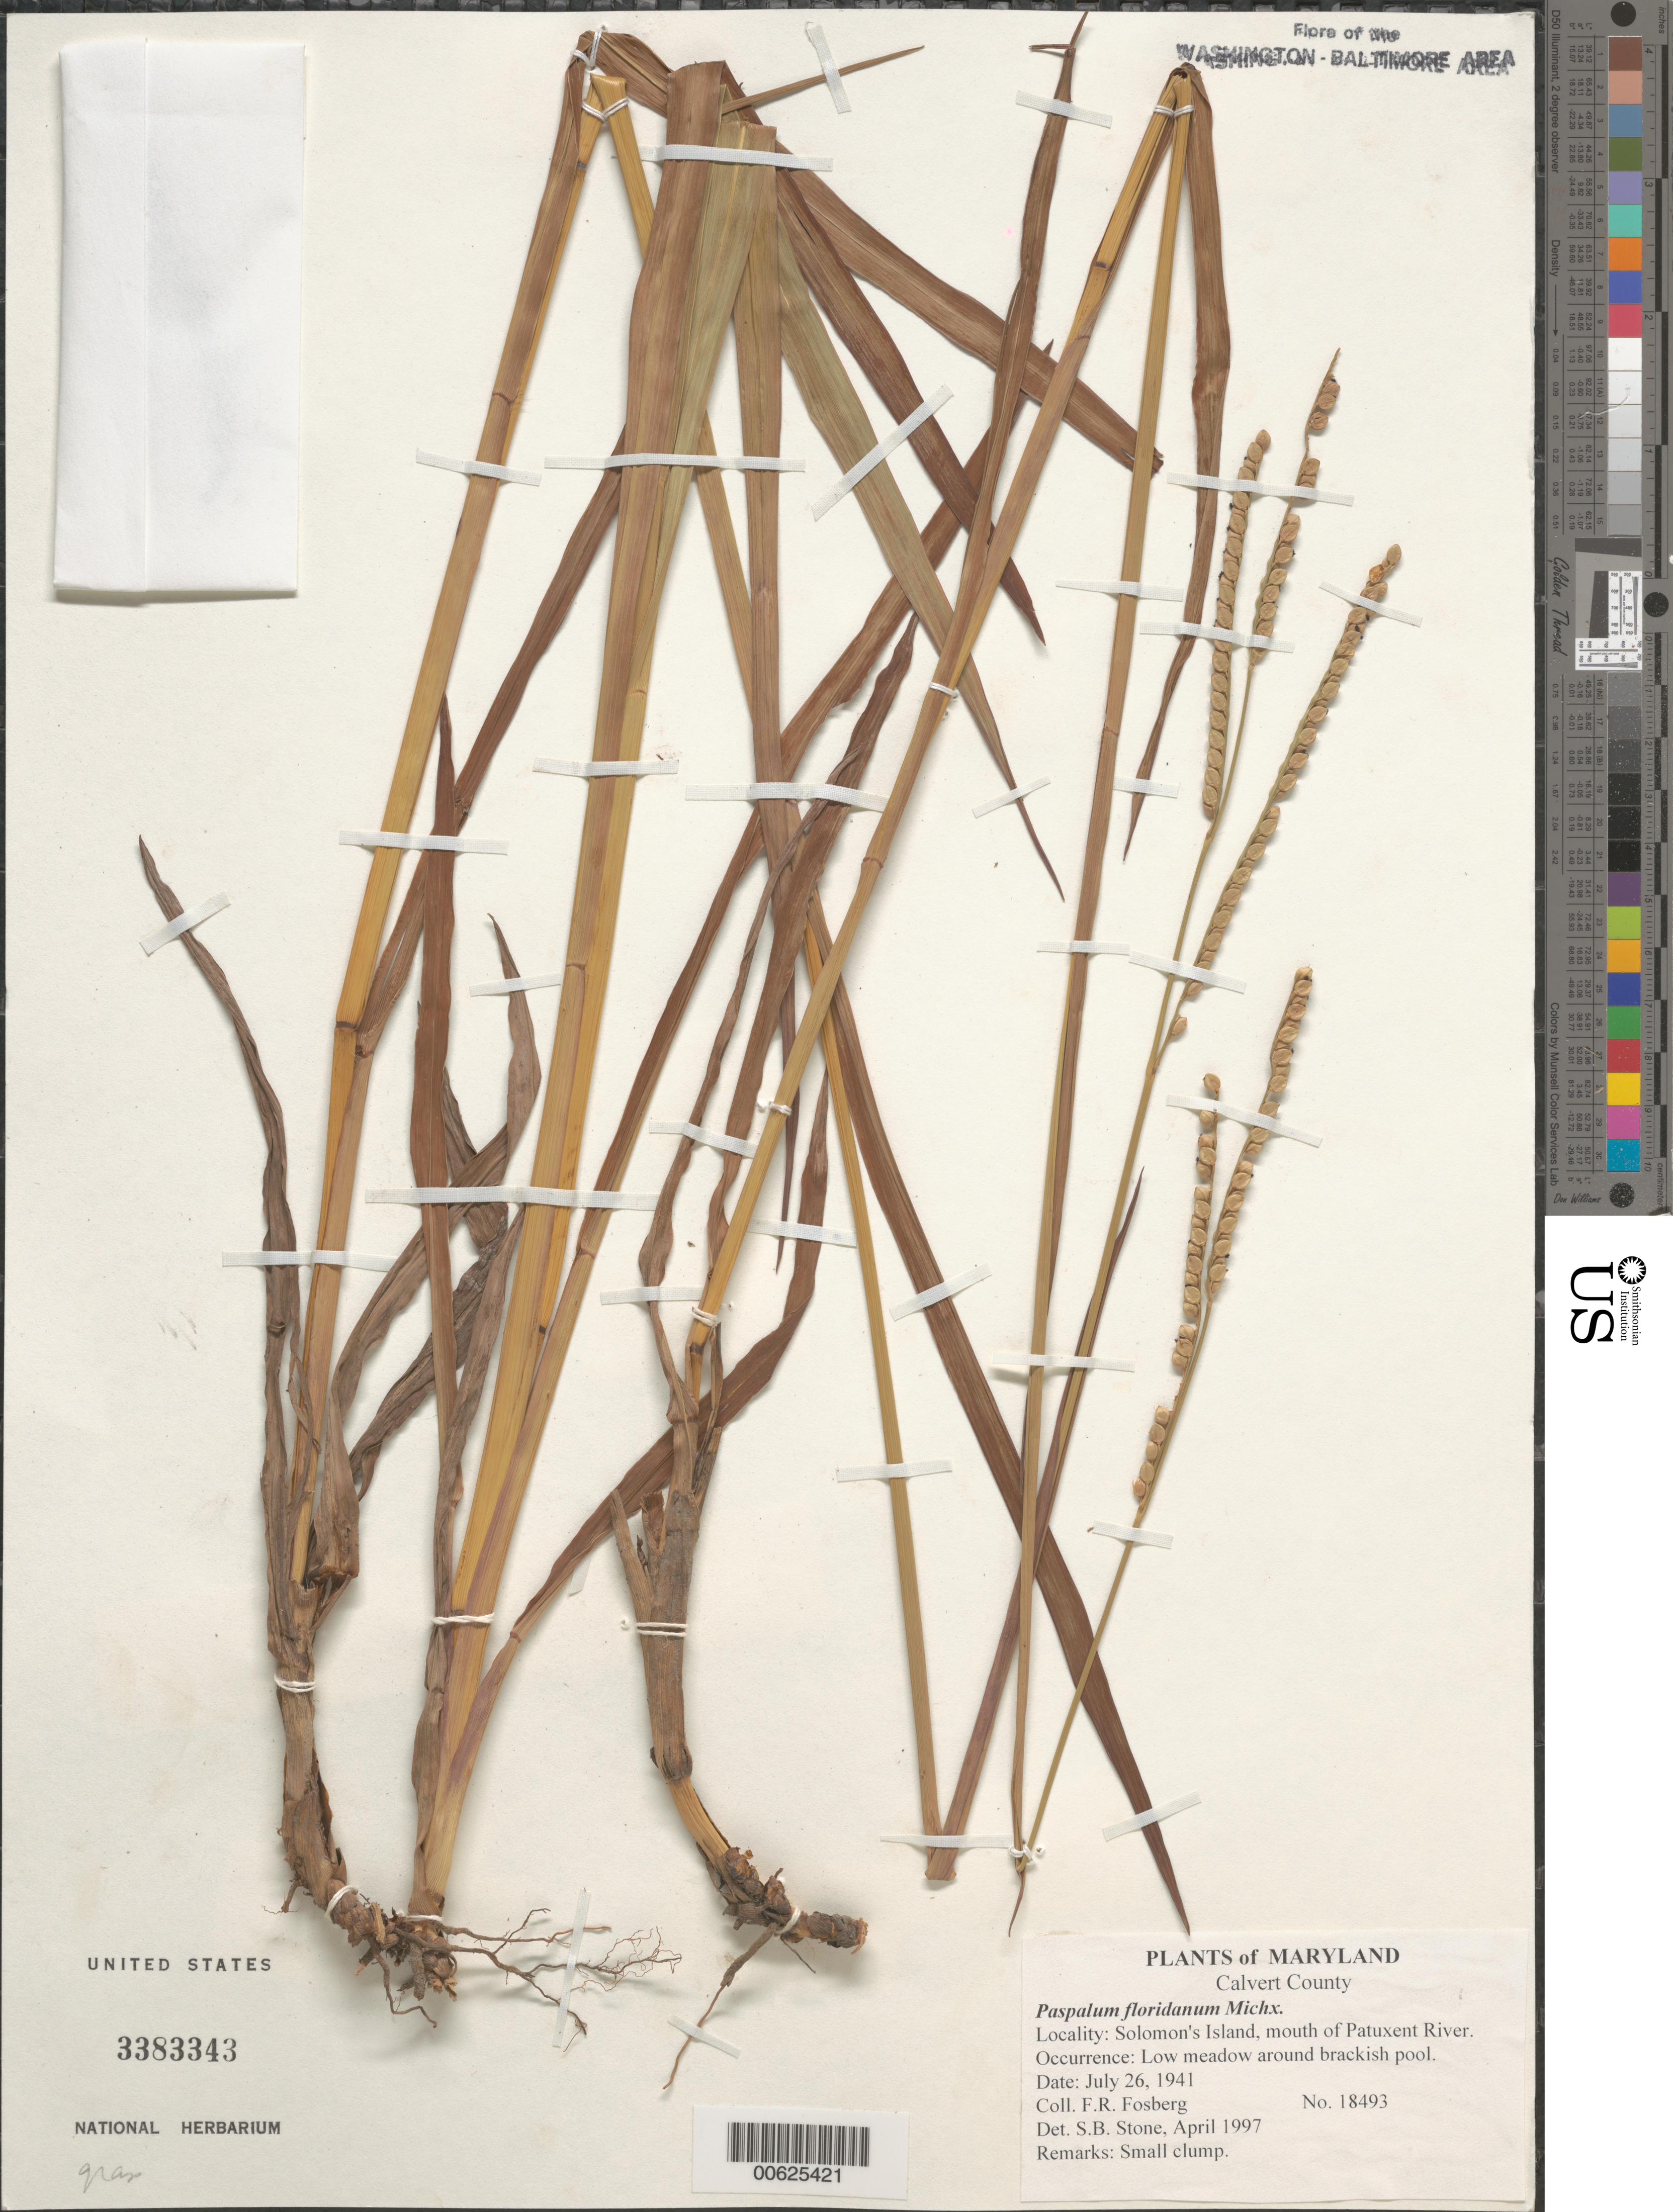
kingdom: Plantae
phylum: Tracheophyta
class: Liliopsida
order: Poales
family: Poaceae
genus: Paspalum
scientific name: Paspalum floridanum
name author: Michx.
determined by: Stone, S. B.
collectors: F. R. Fosberg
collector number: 18493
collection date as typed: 26 Jul 1941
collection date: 1941-07-26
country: United States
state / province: Maryland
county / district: Calvert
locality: Solomon's Island, mouth of Patuxent River.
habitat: Low meadow around brackish pool.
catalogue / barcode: US 3383343